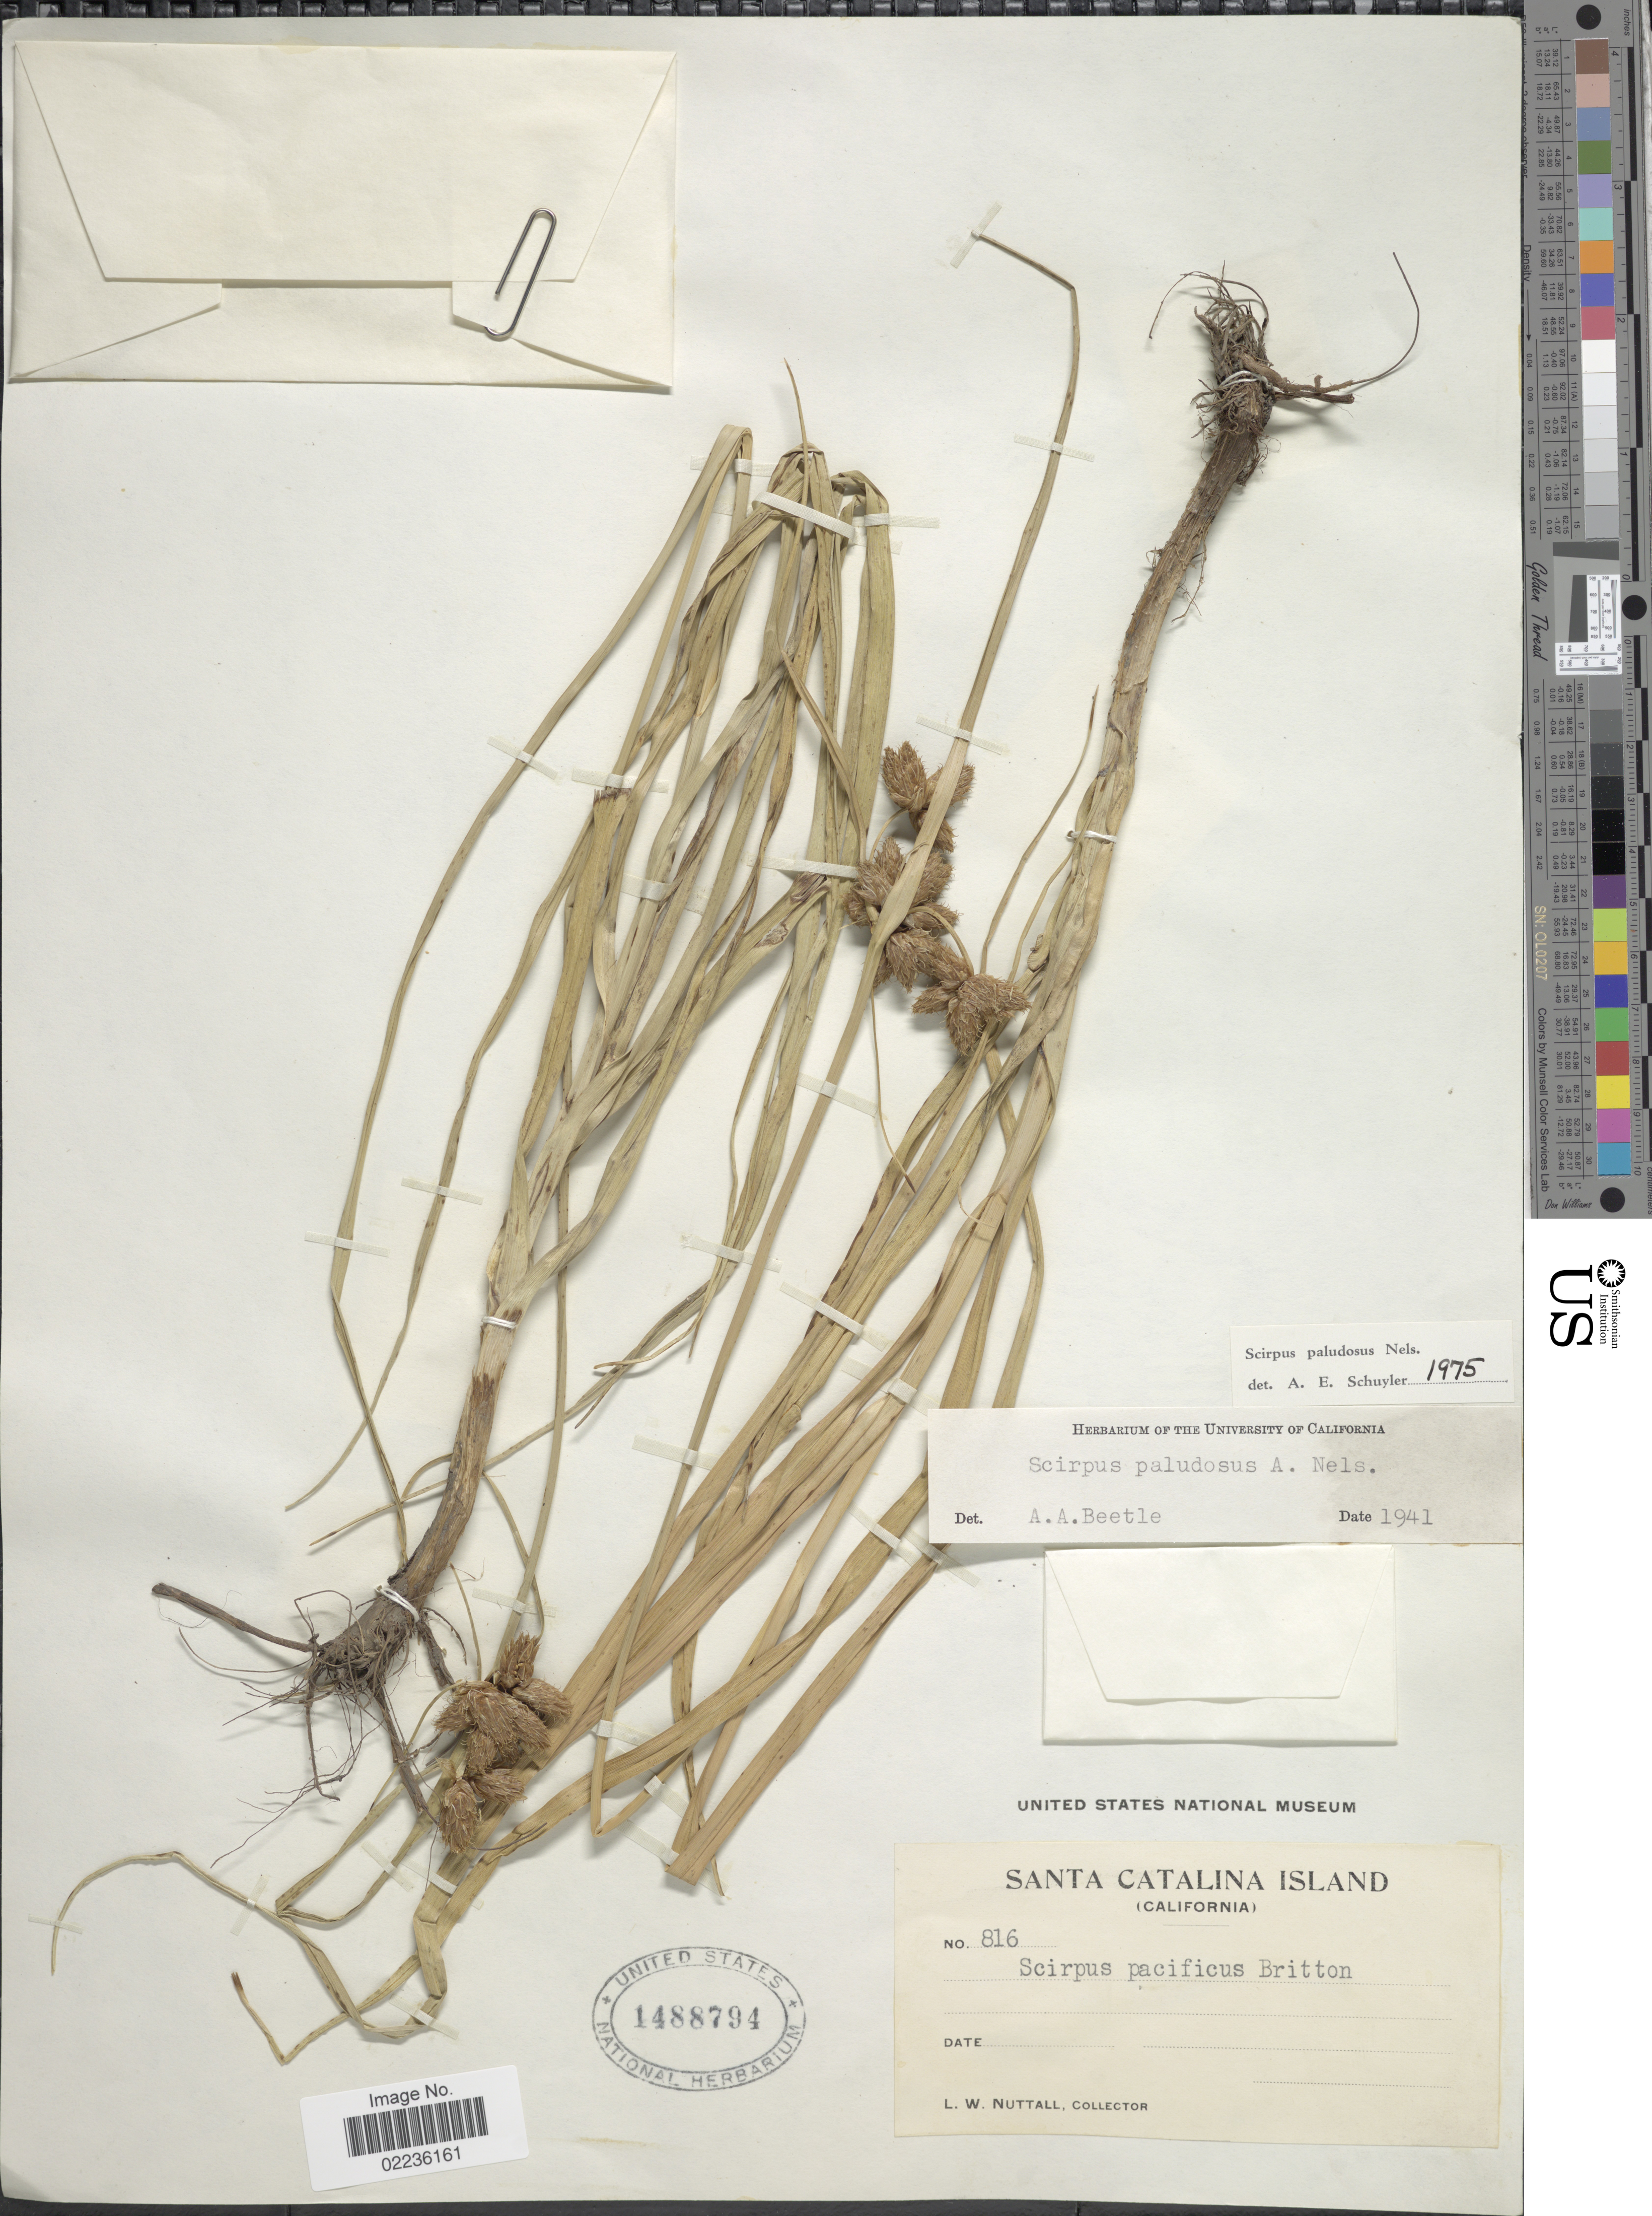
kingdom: Plantae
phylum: Tracheophyta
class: Liliopsida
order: Poales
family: Cyperaceae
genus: Bolboschoenus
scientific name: Bolboschoenus maritimus subsp. paludosus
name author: (A. Nelson) T. Koyama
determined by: Strong, M. T., (US), Smithsonian Institution - National Museum of Natural History (UNITED STATES)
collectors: L. W. Nuttall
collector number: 816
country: United States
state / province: California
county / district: Los Angeles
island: Santa Catalina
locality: Santa Catalina Island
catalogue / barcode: US 1488794